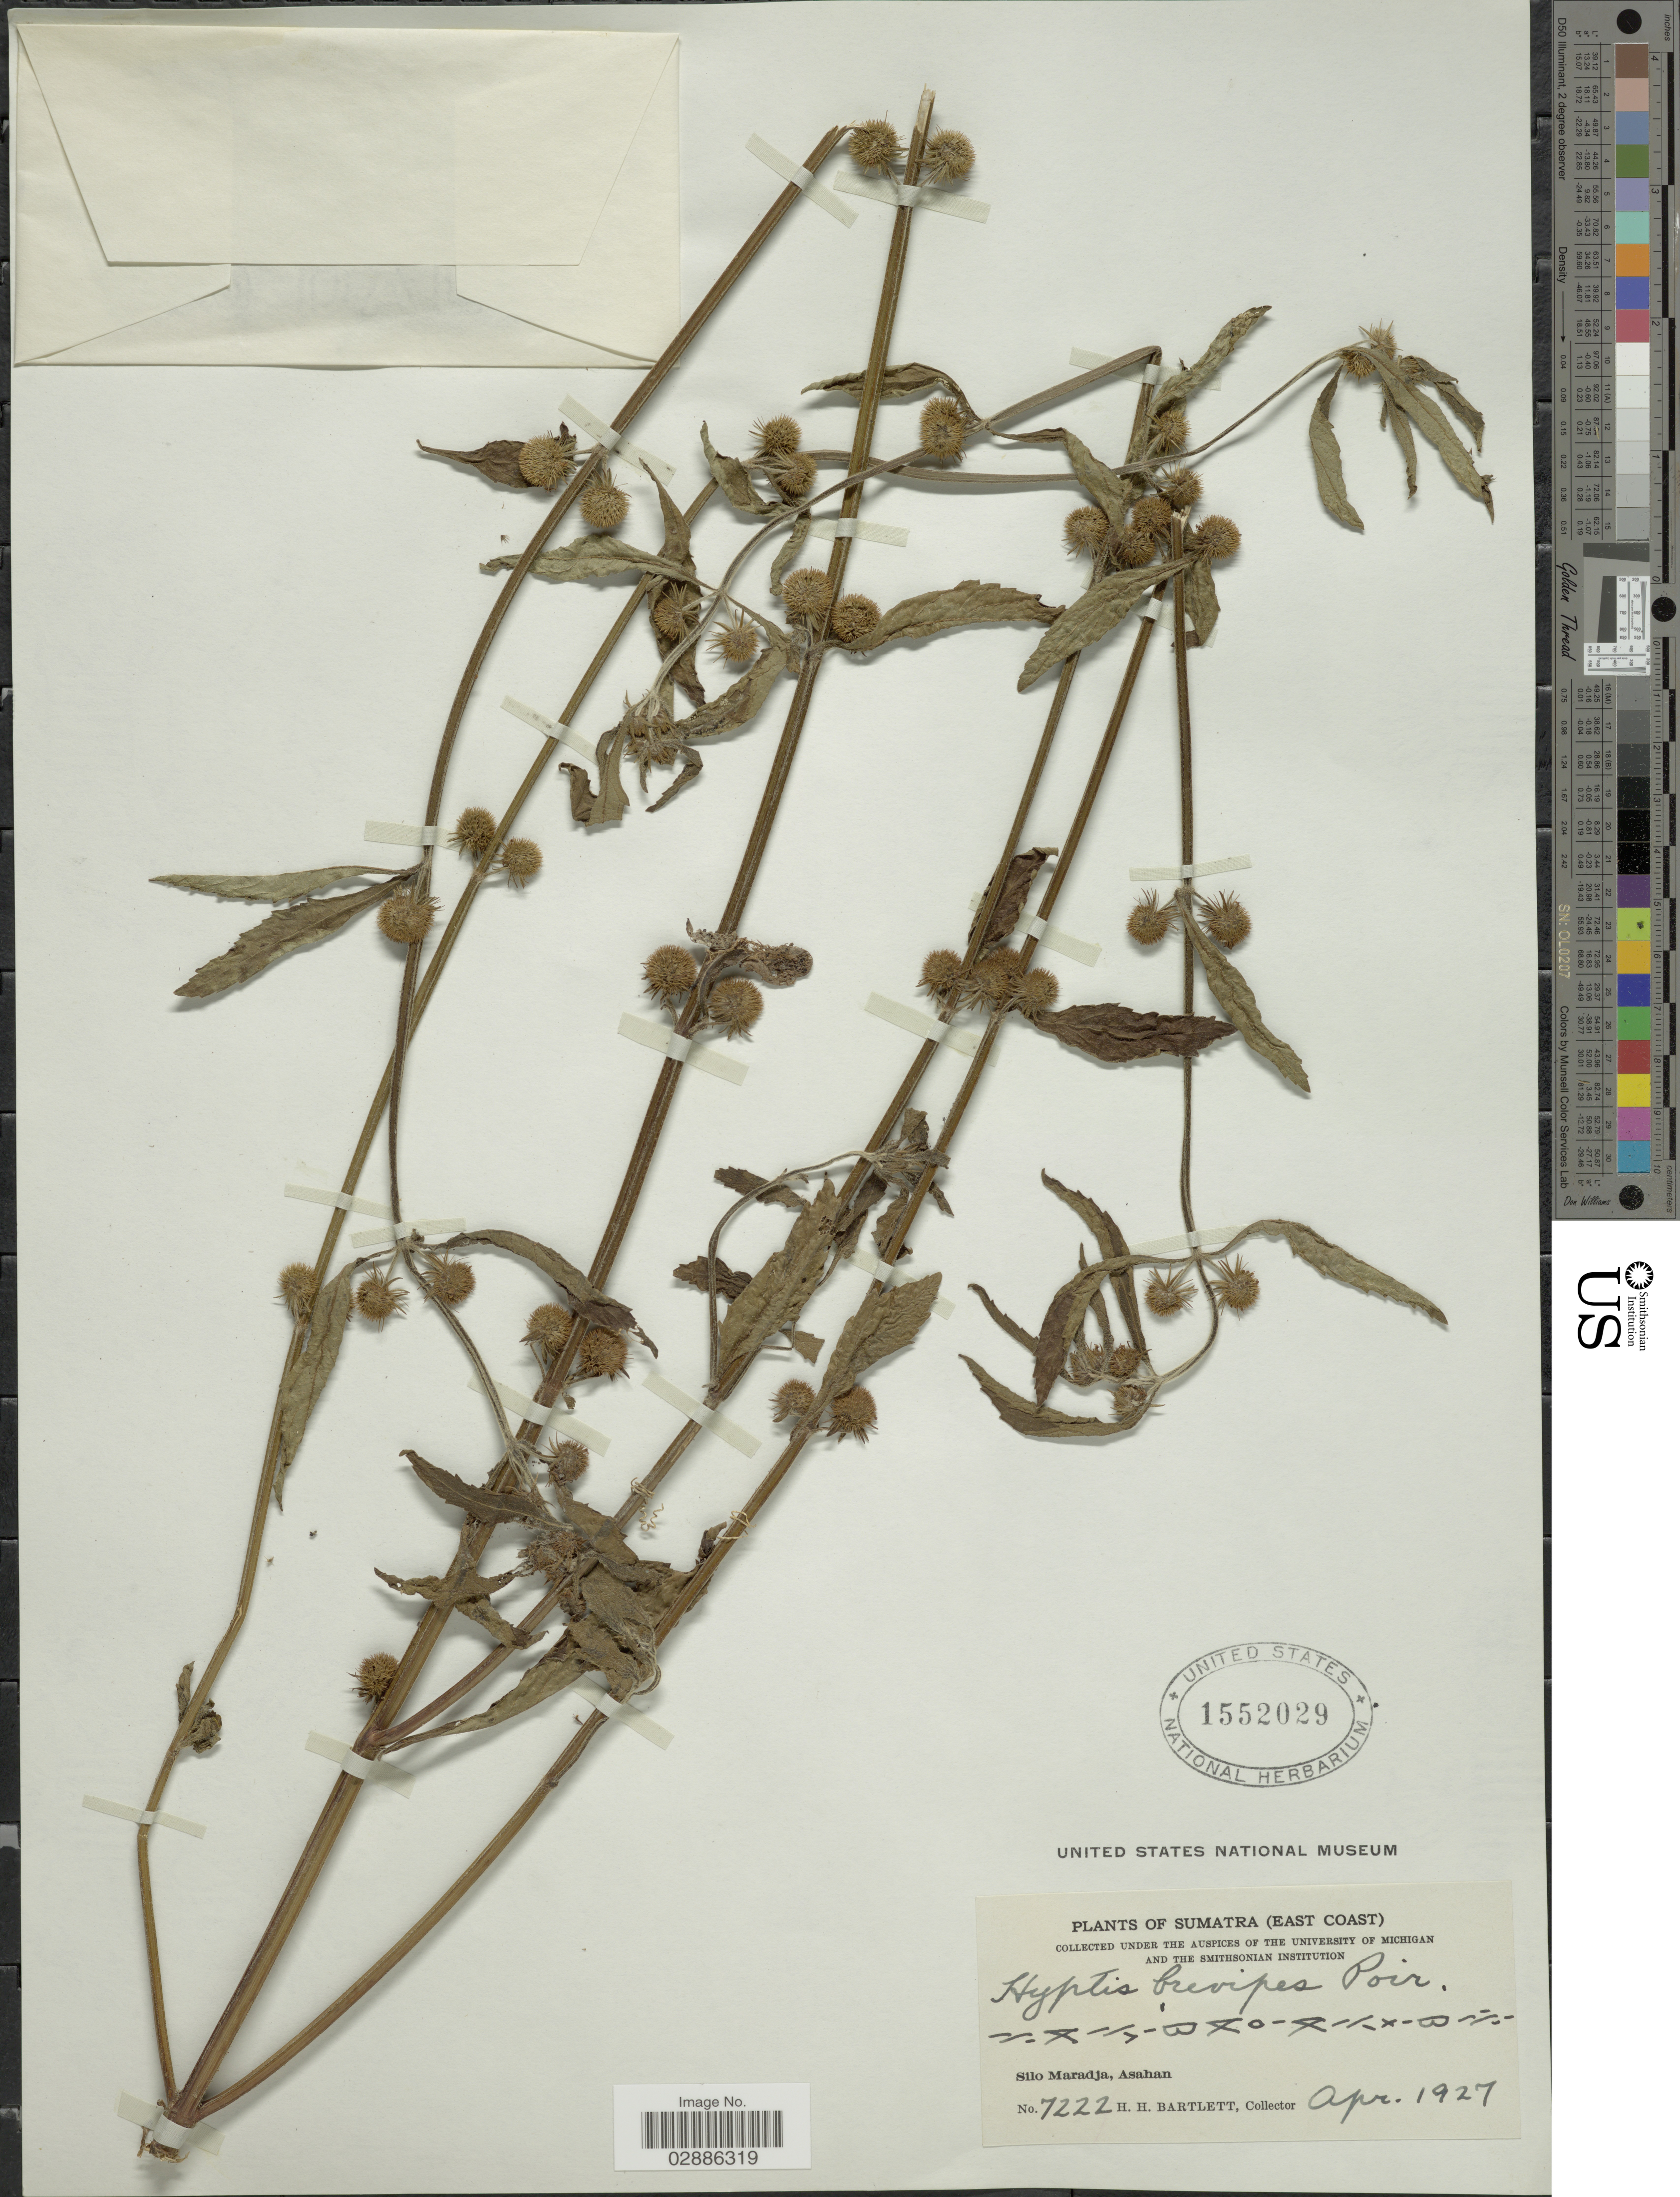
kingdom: Plantae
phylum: Tracheophyta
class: Magnoliopsida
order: Lamiales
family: Lamiaceae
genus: Hyptis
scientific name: Hyptis brevipes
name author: Poit.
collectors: H. H. Bartlett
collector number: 7222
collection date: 1927-04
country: Indonesia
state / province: Sumatra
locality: Sumatra (East Coast), Silo Maradja, Asahan.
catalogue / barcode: US 1552029